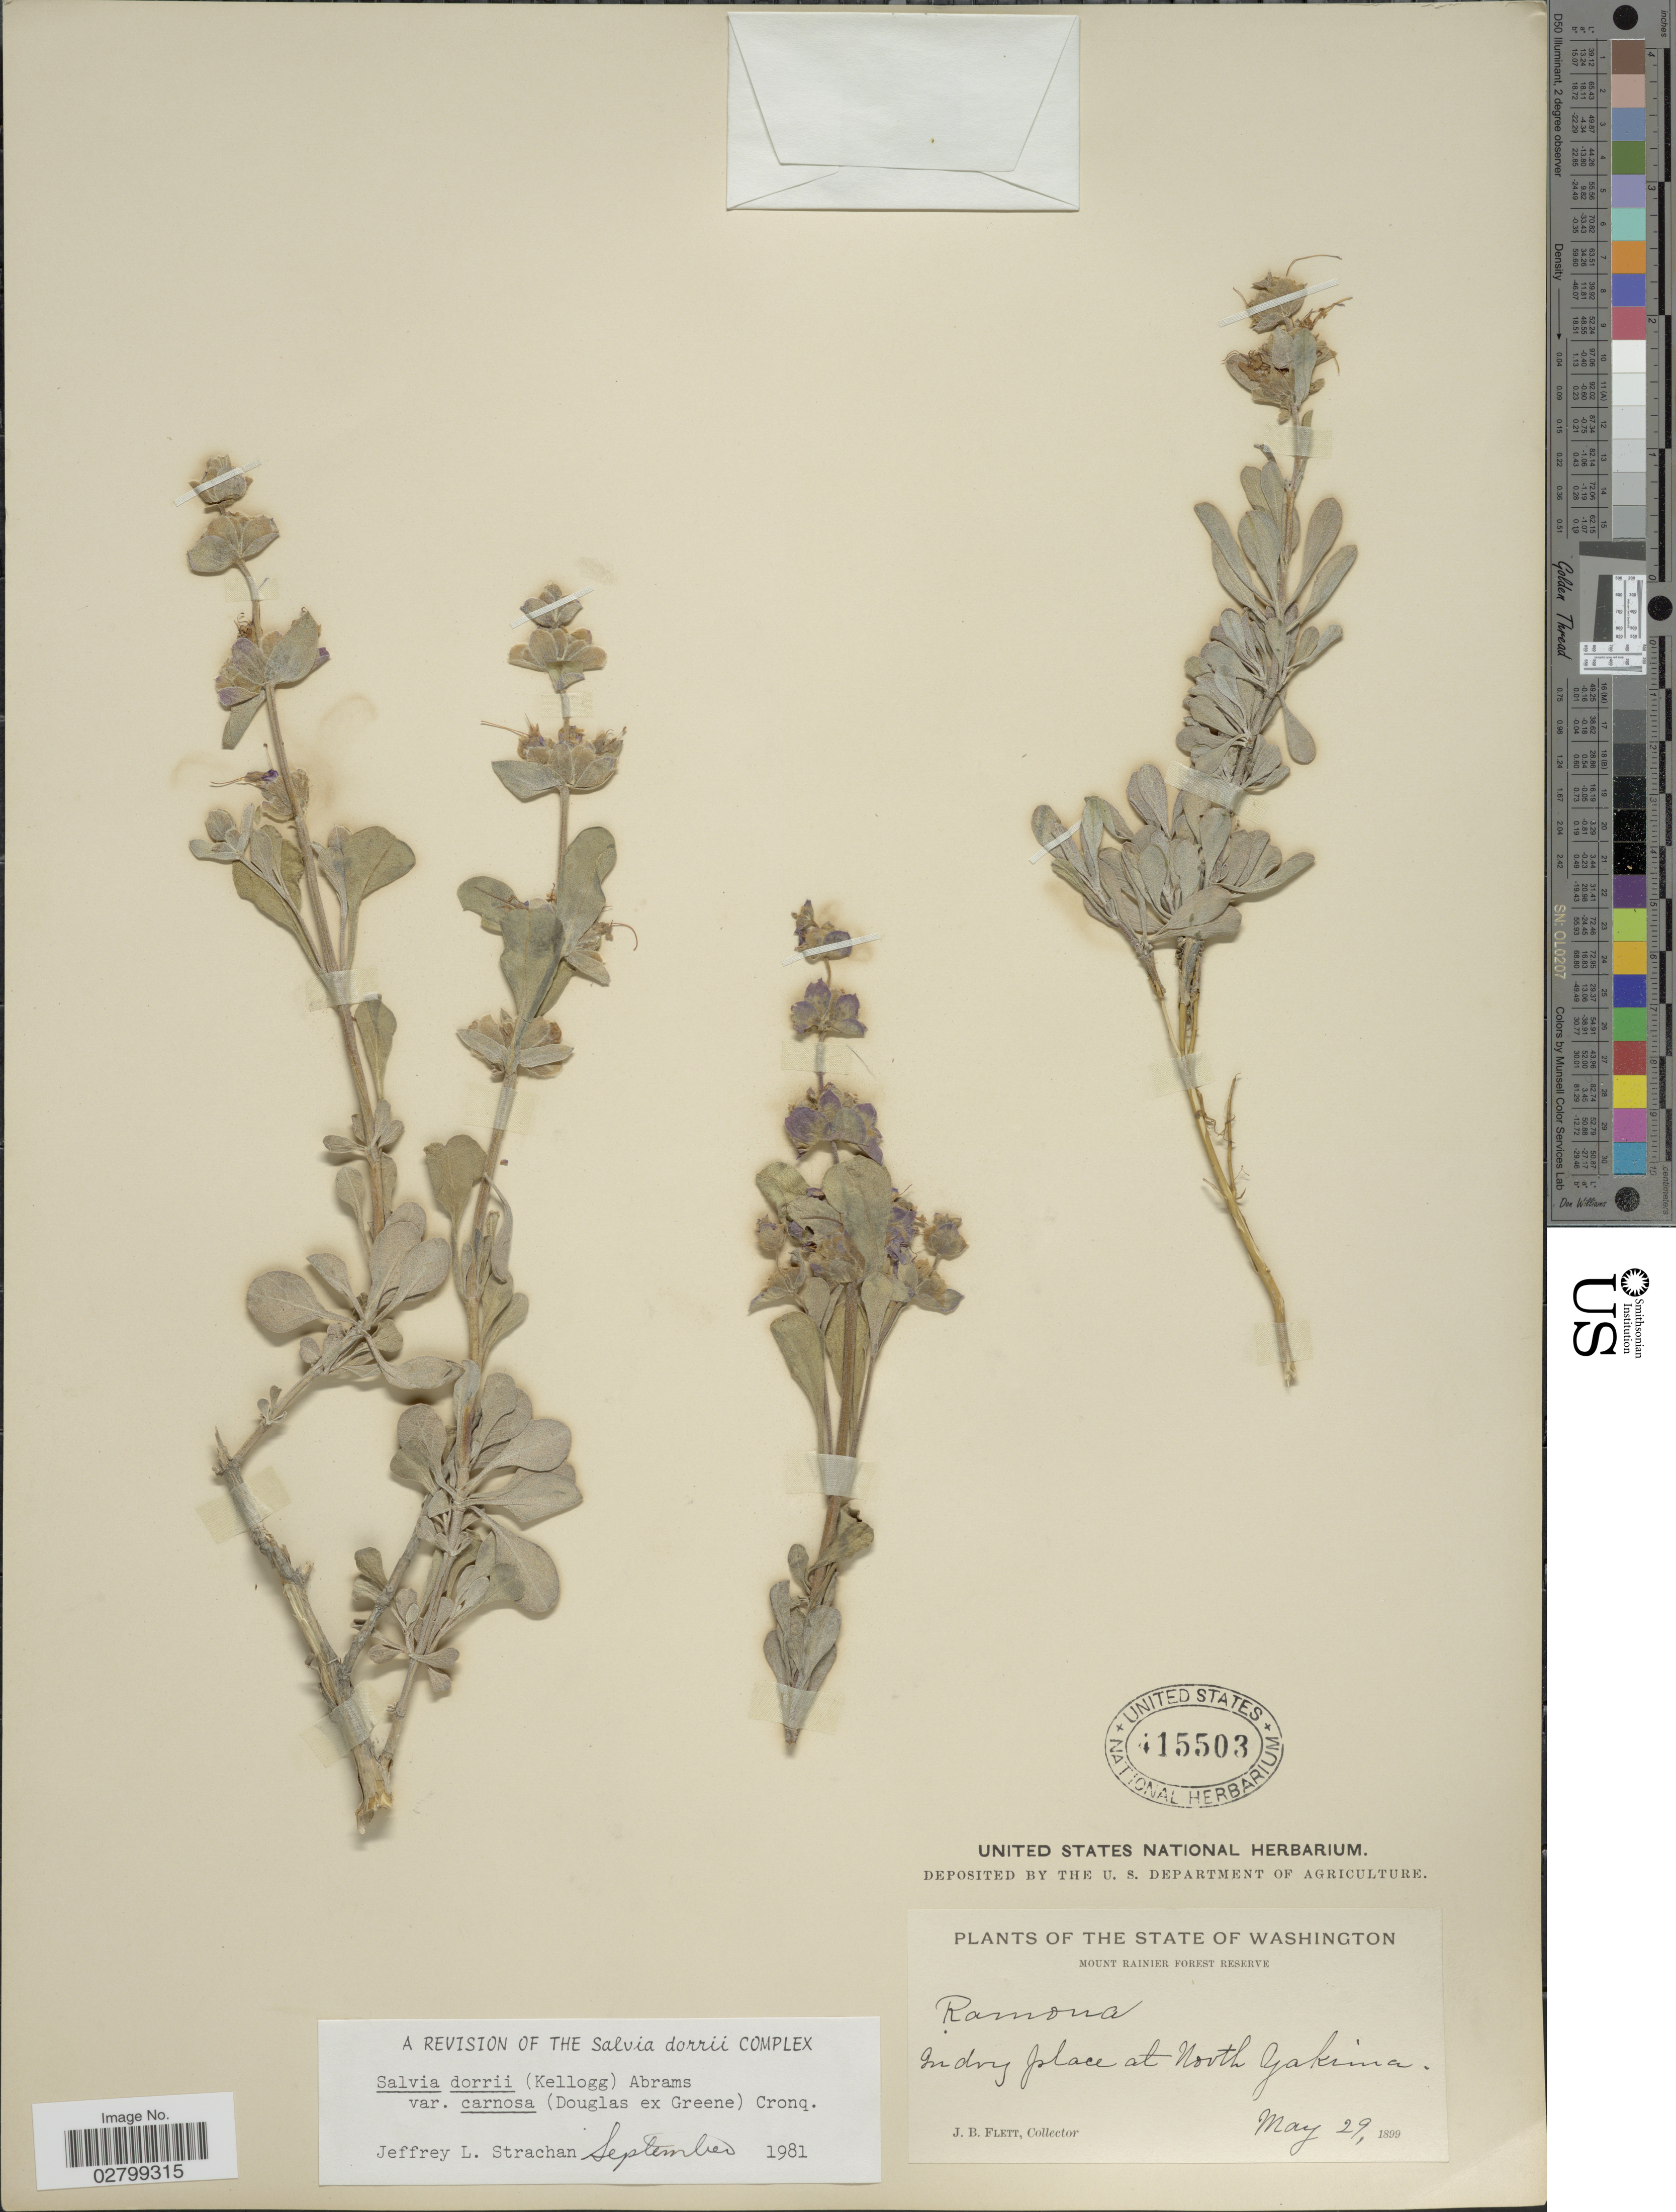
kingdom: Plantae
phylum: Tracheophyta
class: Magnoliopsida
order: Lamiales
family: Lamiaceae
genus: Salvia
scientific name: Salvia dorrii var. carnosa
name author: (Dougl.) Abrams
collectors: J. Flett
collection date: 1899-05-29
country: United States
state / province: Washington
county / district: Yakima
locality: Mount Rainier Forest Reserve. In dry place at North Yakima.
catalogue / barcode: US 415503